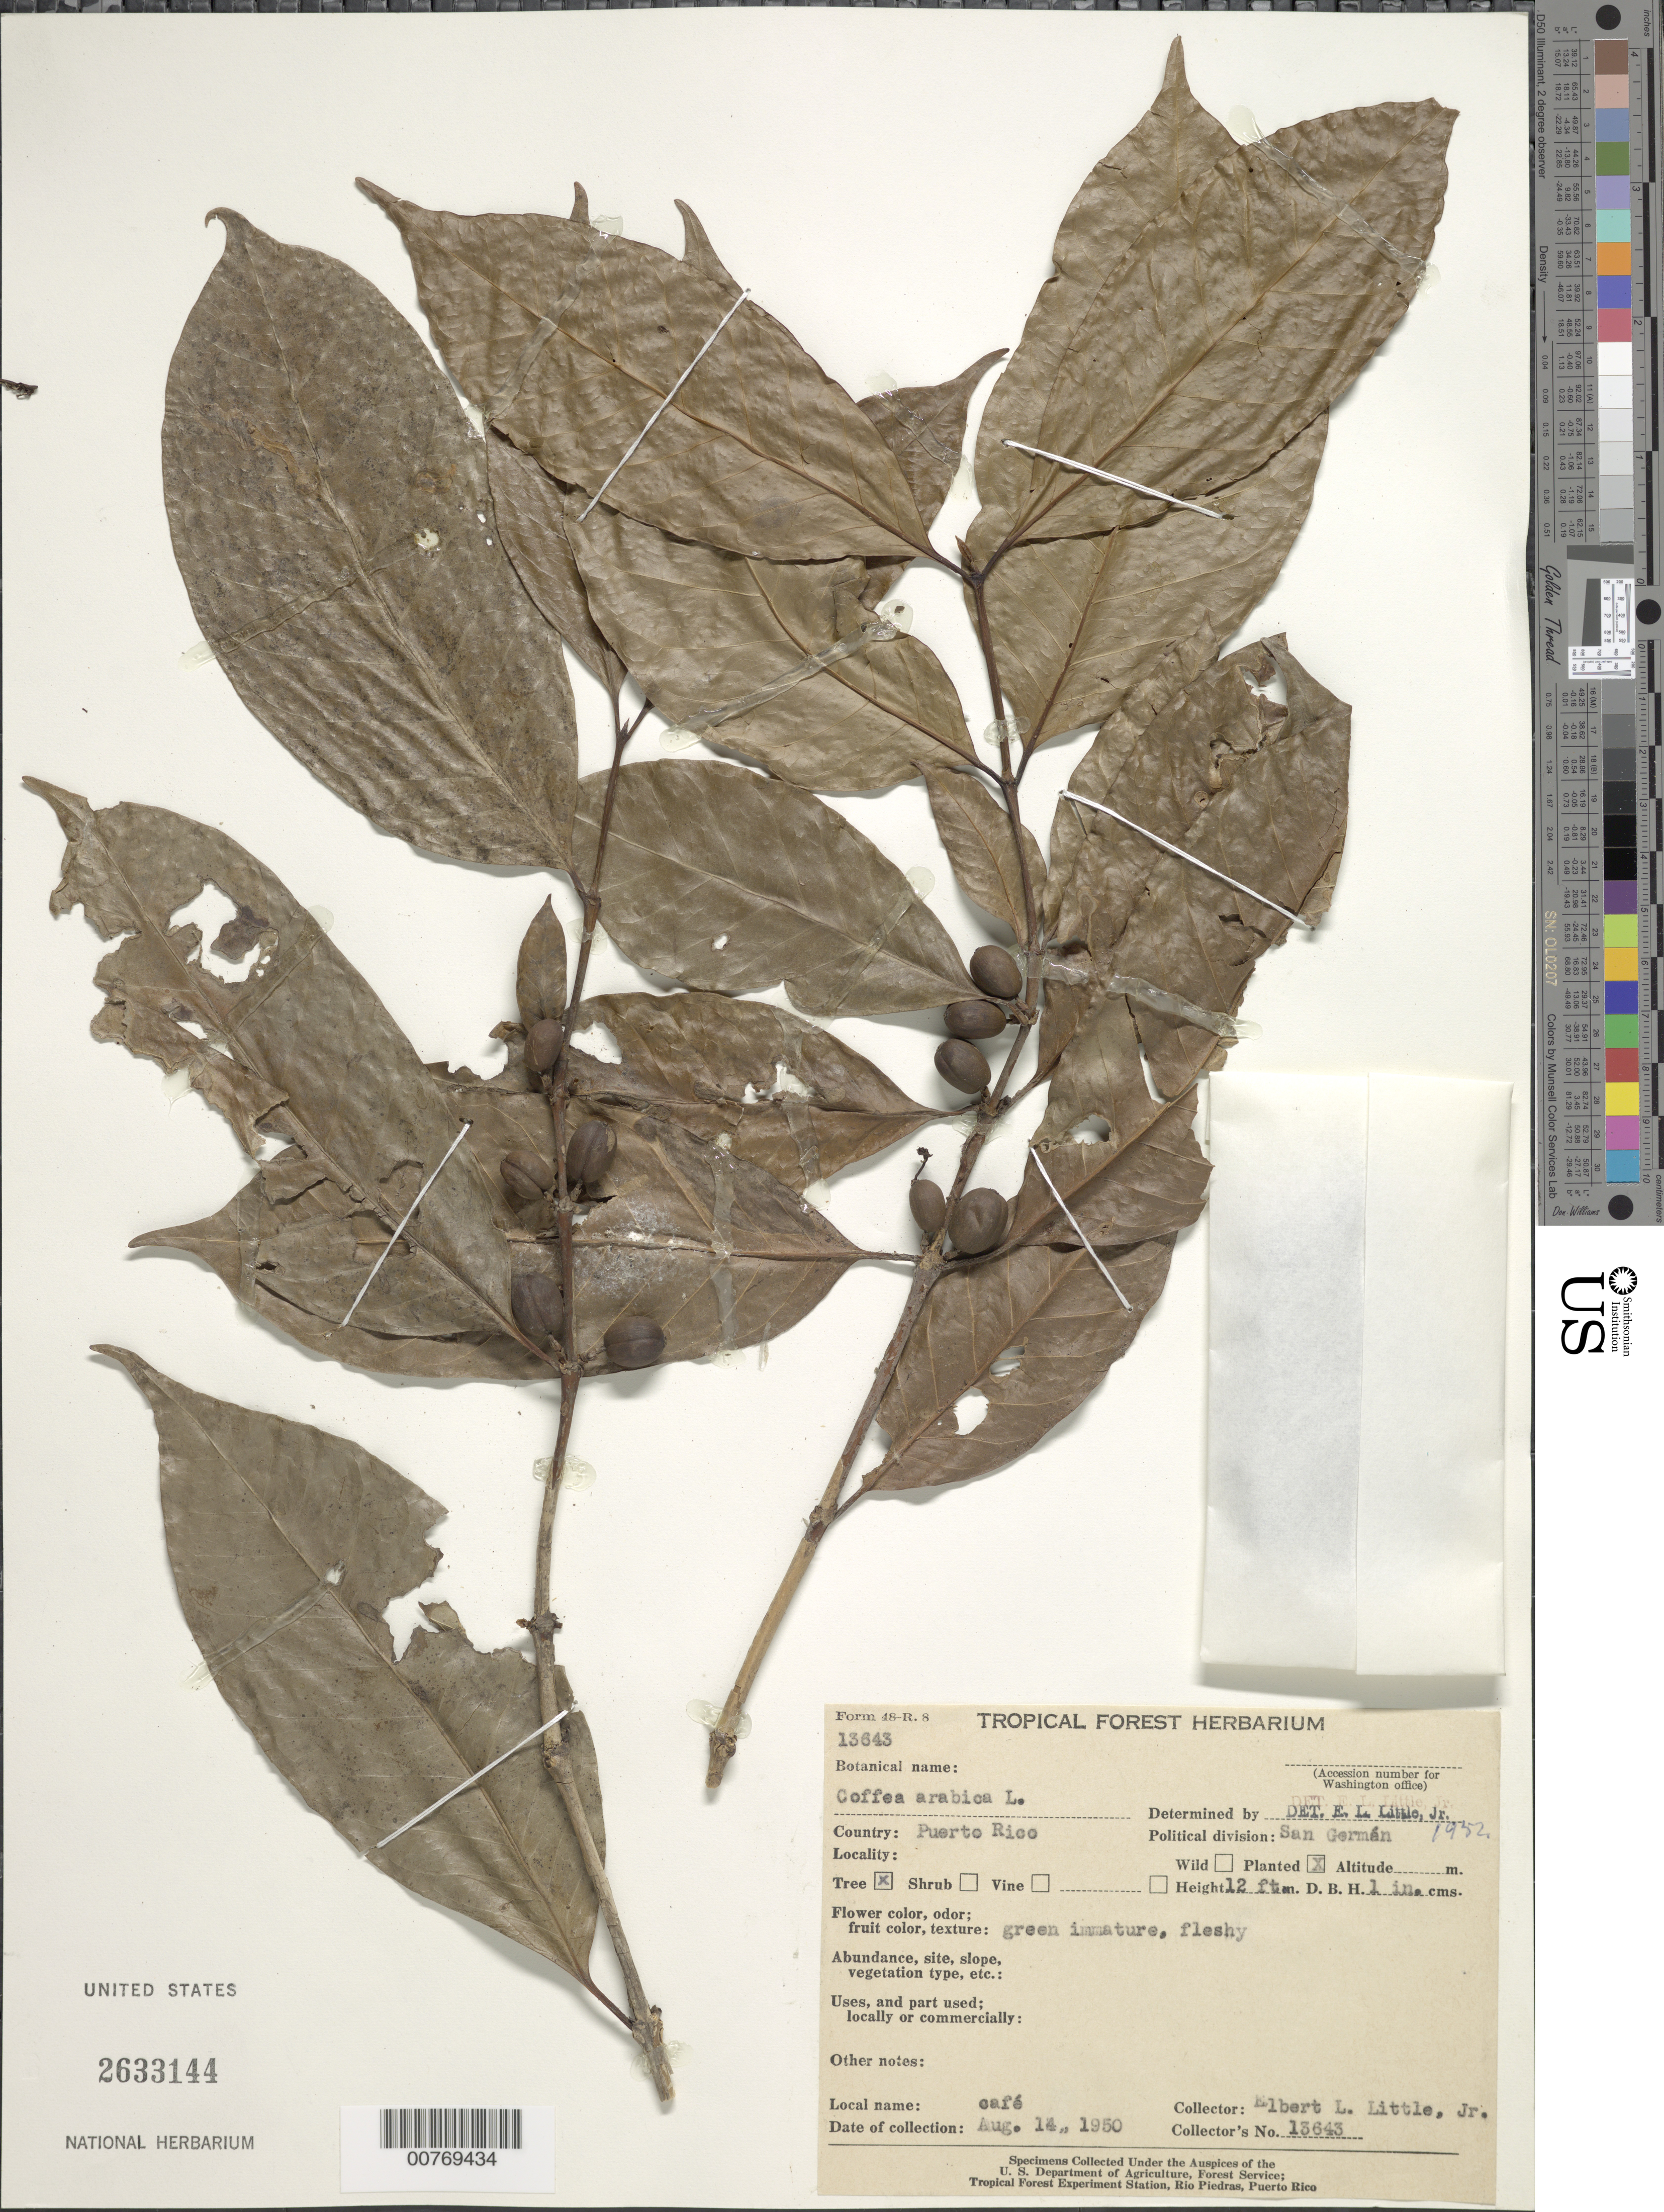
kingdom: Plantae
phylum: Tracheophyta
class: Magnoliopsida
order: Gentianales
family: Rubiaceae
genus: Coffea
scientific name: Coffea arabica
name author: L.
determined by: Little, Elbert L., Jr., (FSSR), United States Department of Agriculture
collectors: E. L. Little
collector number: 13643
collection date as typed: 14 Aug 1950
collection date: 1950-08-14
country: Puerto Rico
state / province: San Germán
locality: San Germán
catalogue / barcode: US 2633144